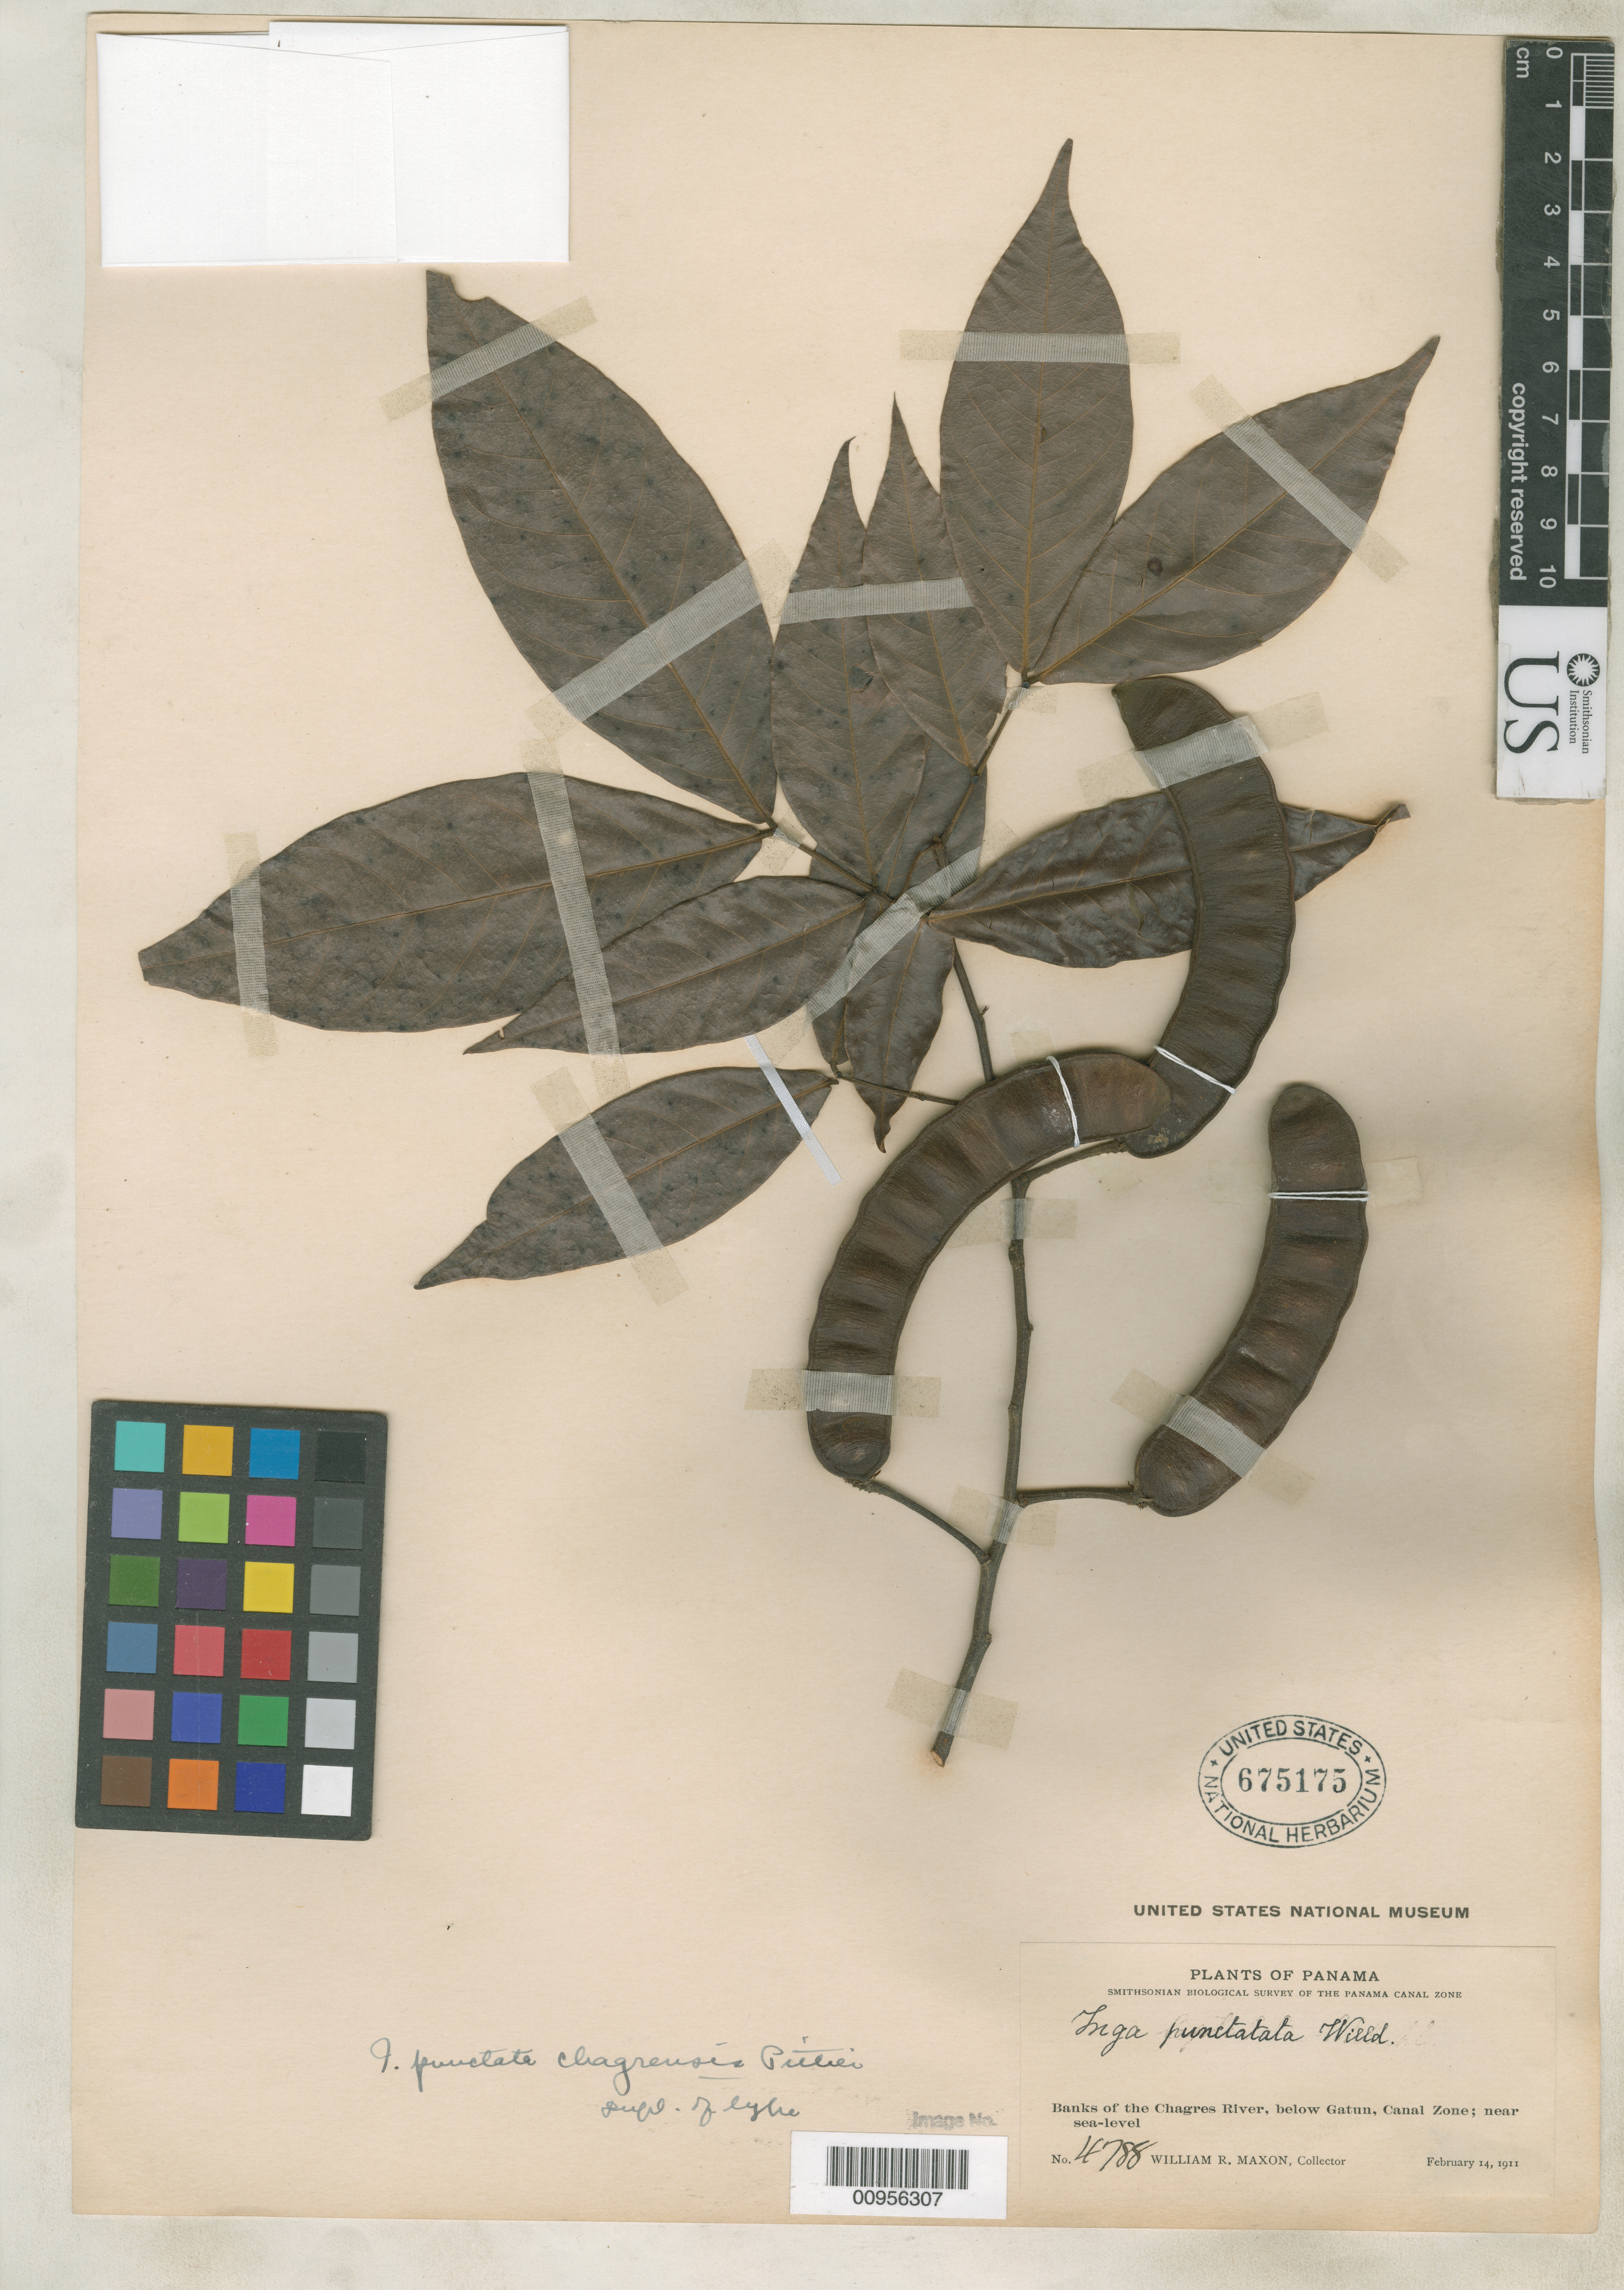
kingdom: Plantae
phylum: Tracheophyta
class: Magnoliopsida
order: Fabales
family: Fabaceae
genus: Inga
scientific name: Inga punctata subsp. chagrensis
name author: Pittier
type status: Isotype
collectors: W. R. Maxon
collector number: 4788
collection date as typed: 14 Feb 1911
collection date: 1911-02-14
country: Panama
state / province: Colón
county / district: Canal Zone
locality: Banks of the Chagres River, below Gatun, Canal Zone; near sea level.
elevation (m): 0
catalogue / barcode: US 675175